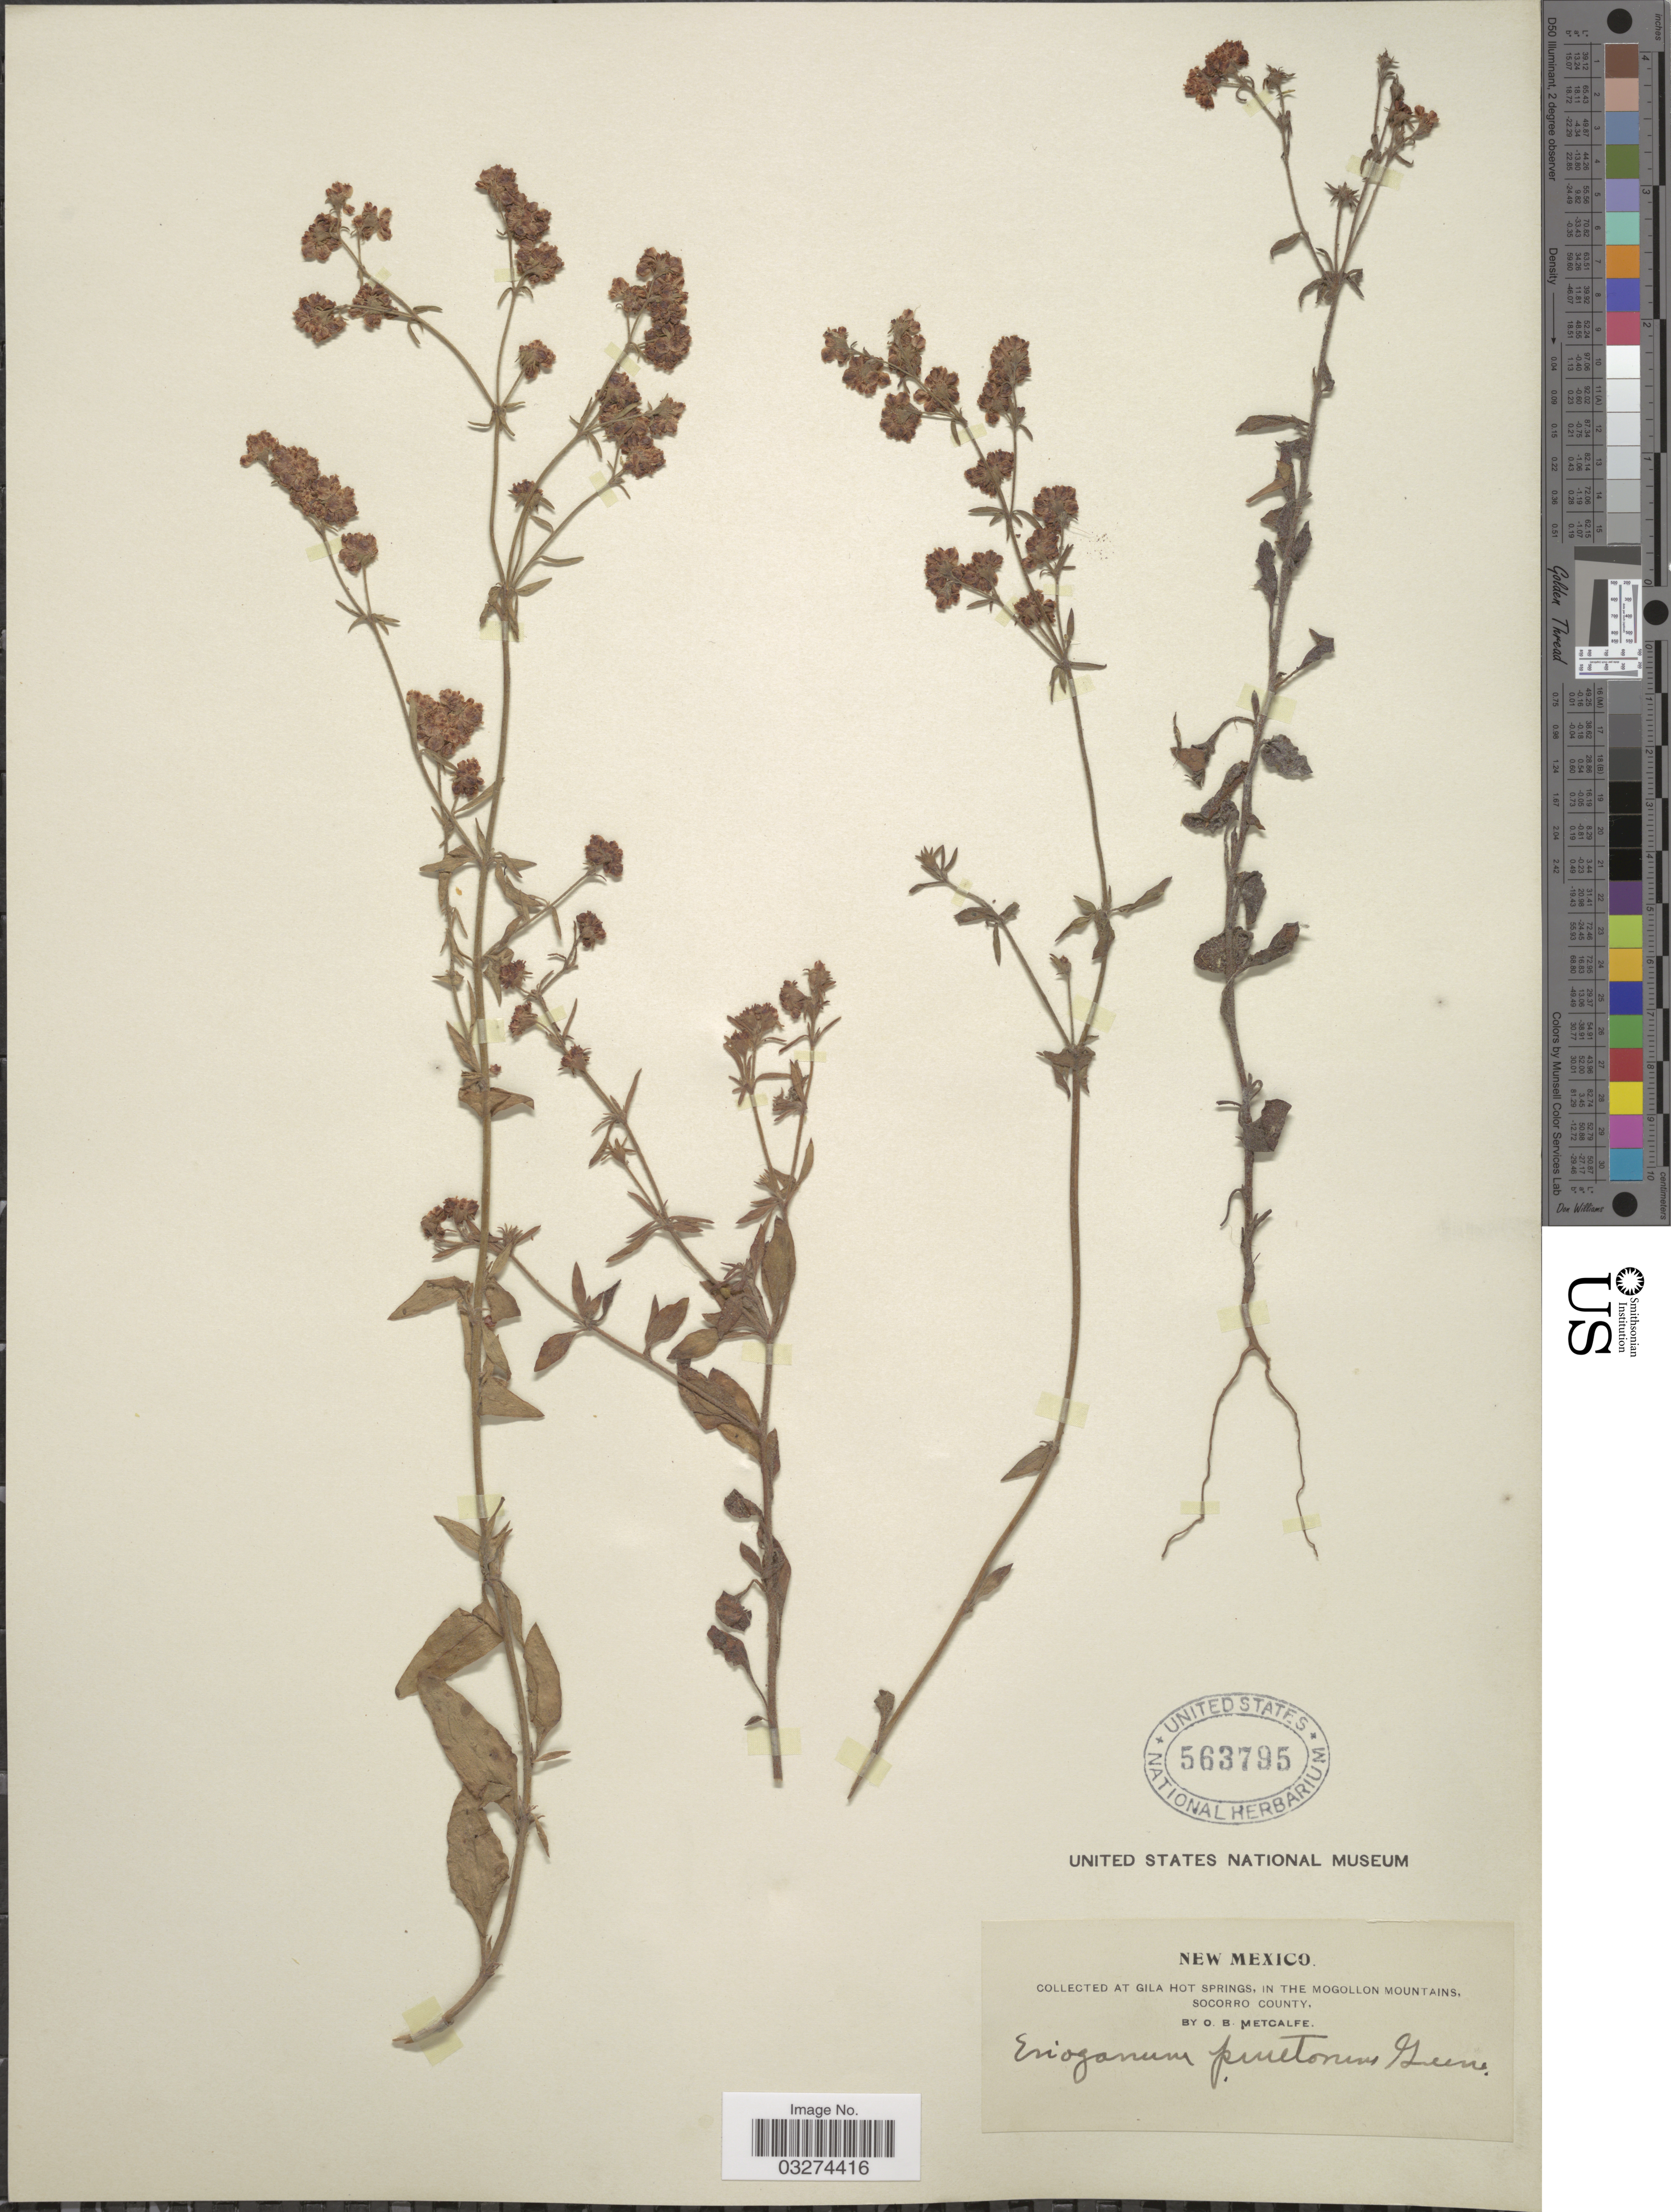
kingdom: Plantae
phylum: Tracheophyta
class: Magnoliopsida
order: Caryophyllales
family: Polygonaceae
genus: Eriogonum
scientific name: Eriogonum abertianum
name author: Torr.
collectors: O. B. Metcalfe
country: United States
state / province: New Mexico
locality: At Gila Hot Springs, in the Mogollon Mountains, Socorro County.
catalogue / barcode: US 563795